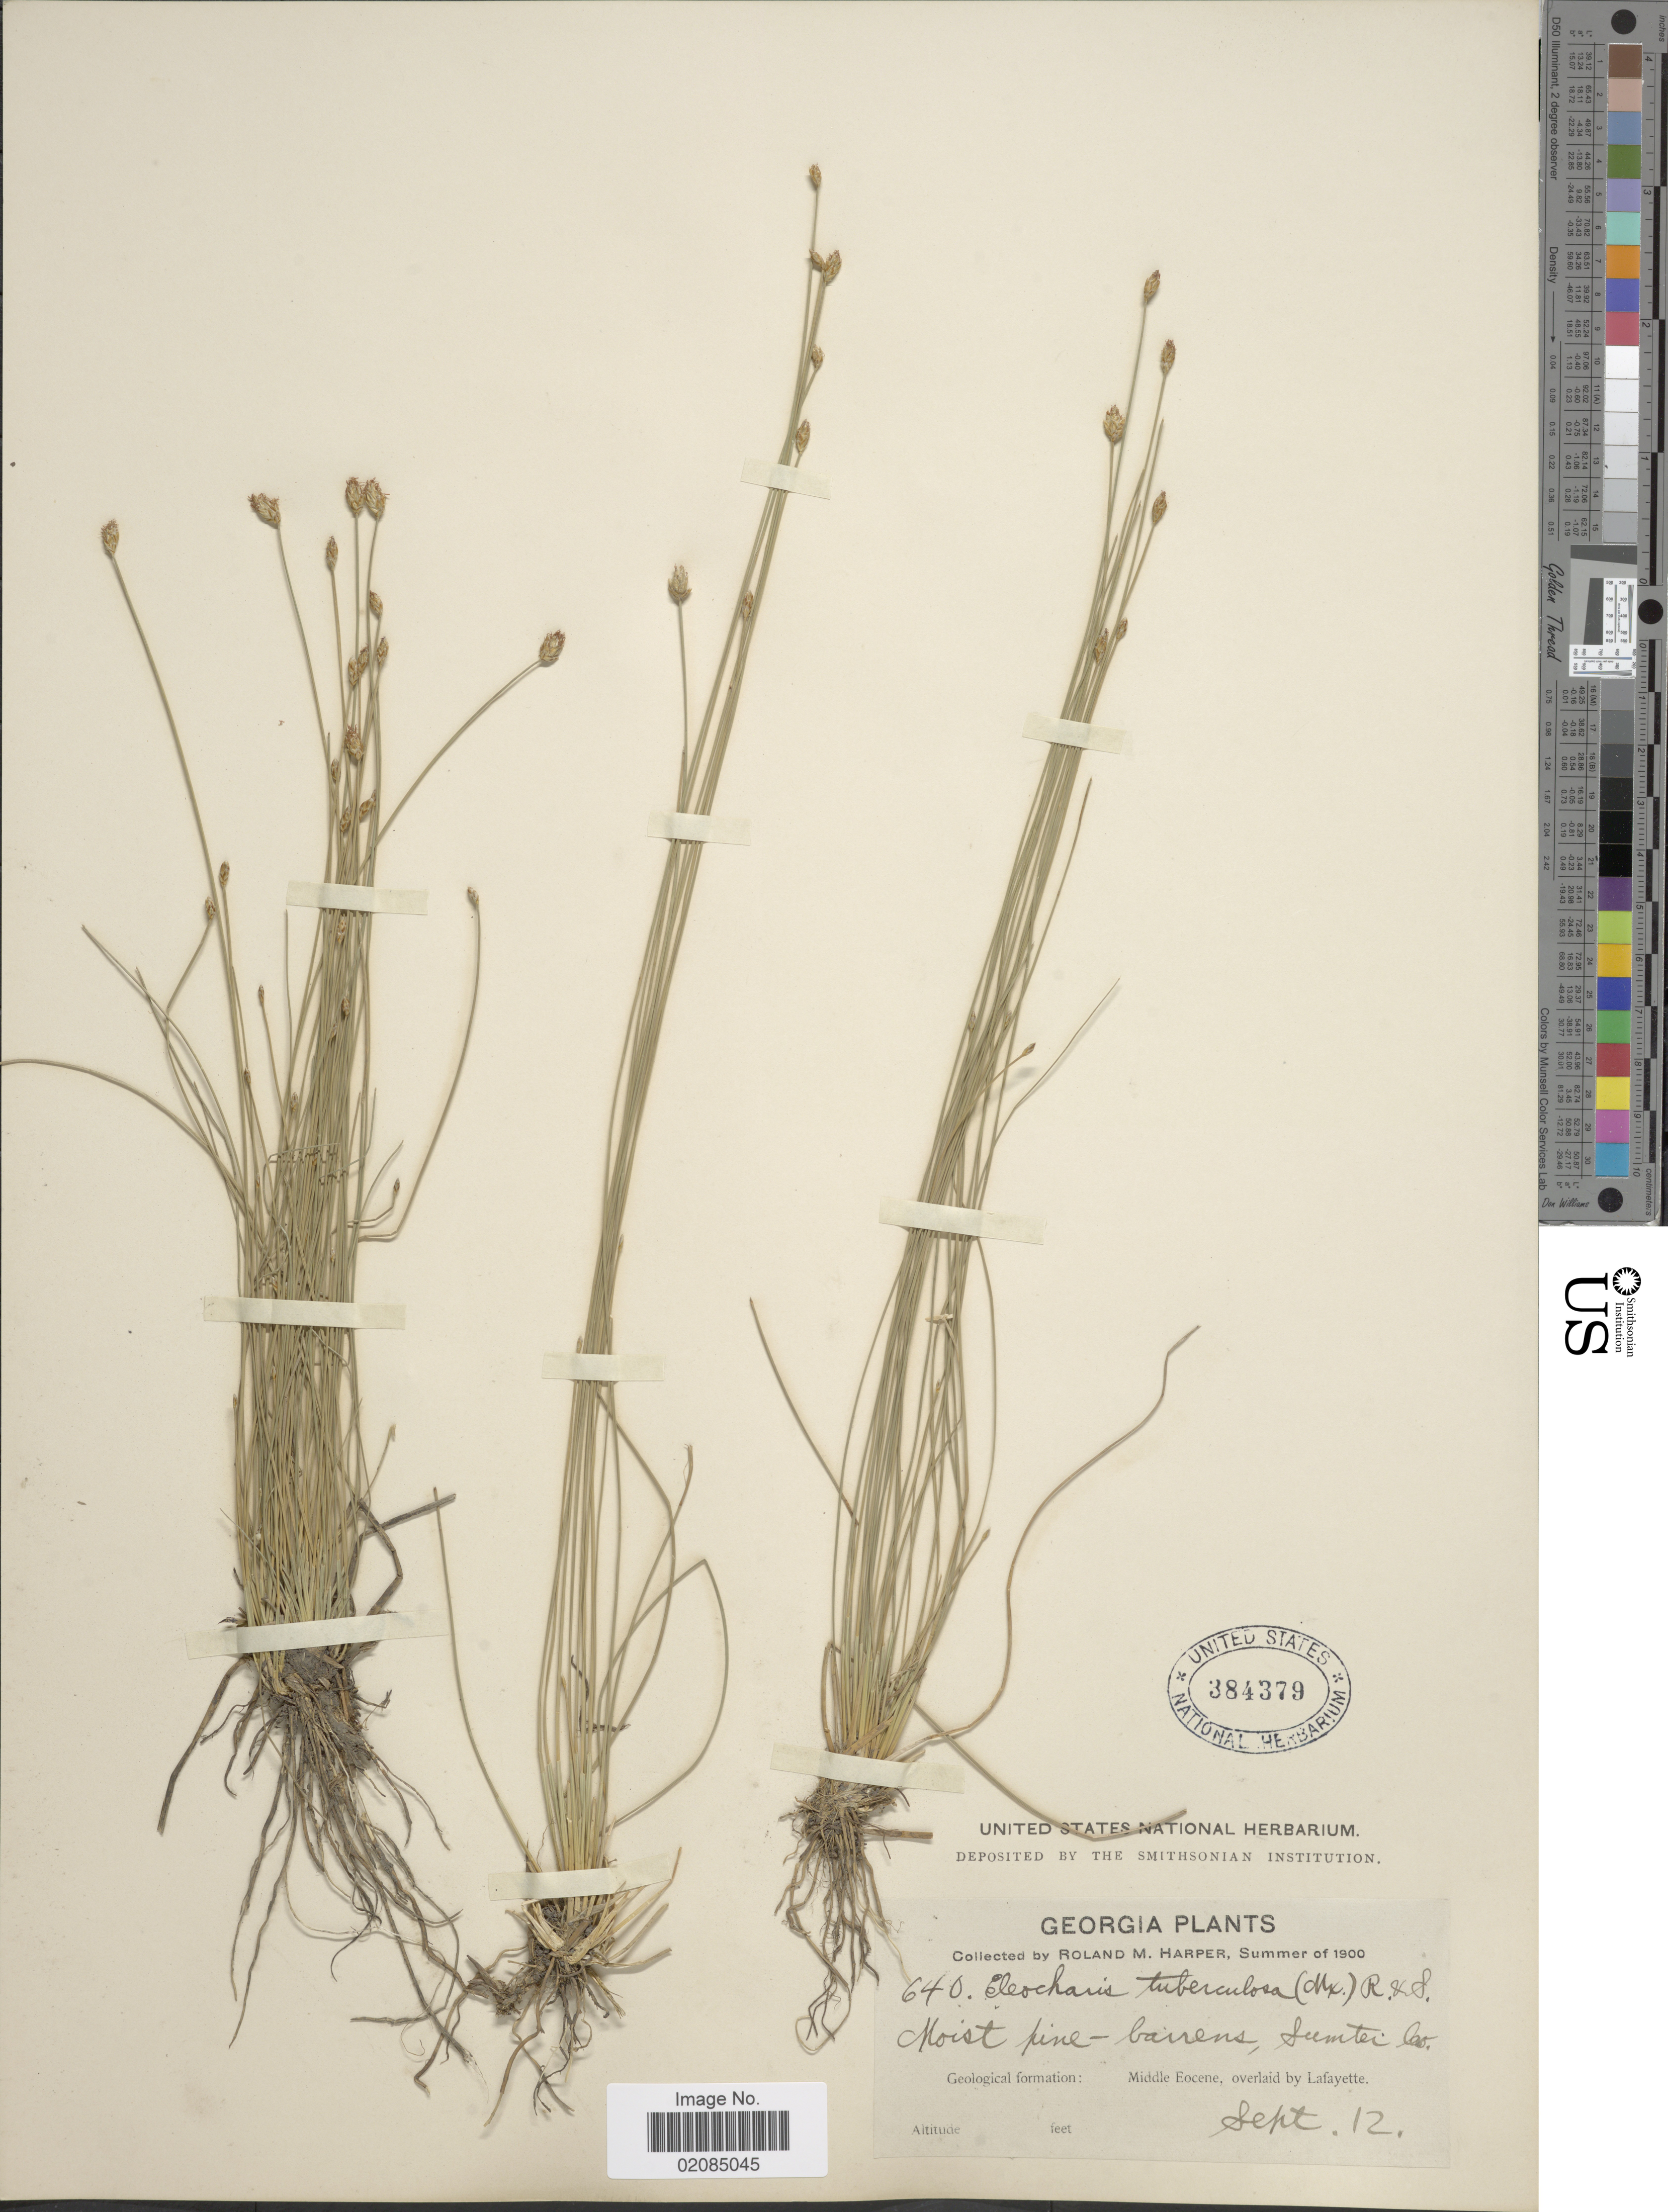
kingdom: Plantae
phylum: Tracheophyta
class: Liliopsida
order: Poales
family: Cyperaceae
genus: Eleocharis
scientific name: Eleocharis tuberculosa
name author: (Michx.) Roem. & Schult.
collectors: R. M. Harper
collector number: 640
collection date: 1900-09-12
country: United States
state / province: Georgia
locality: Moist pine-barrens, Sumter Co.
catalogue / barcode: US 384379